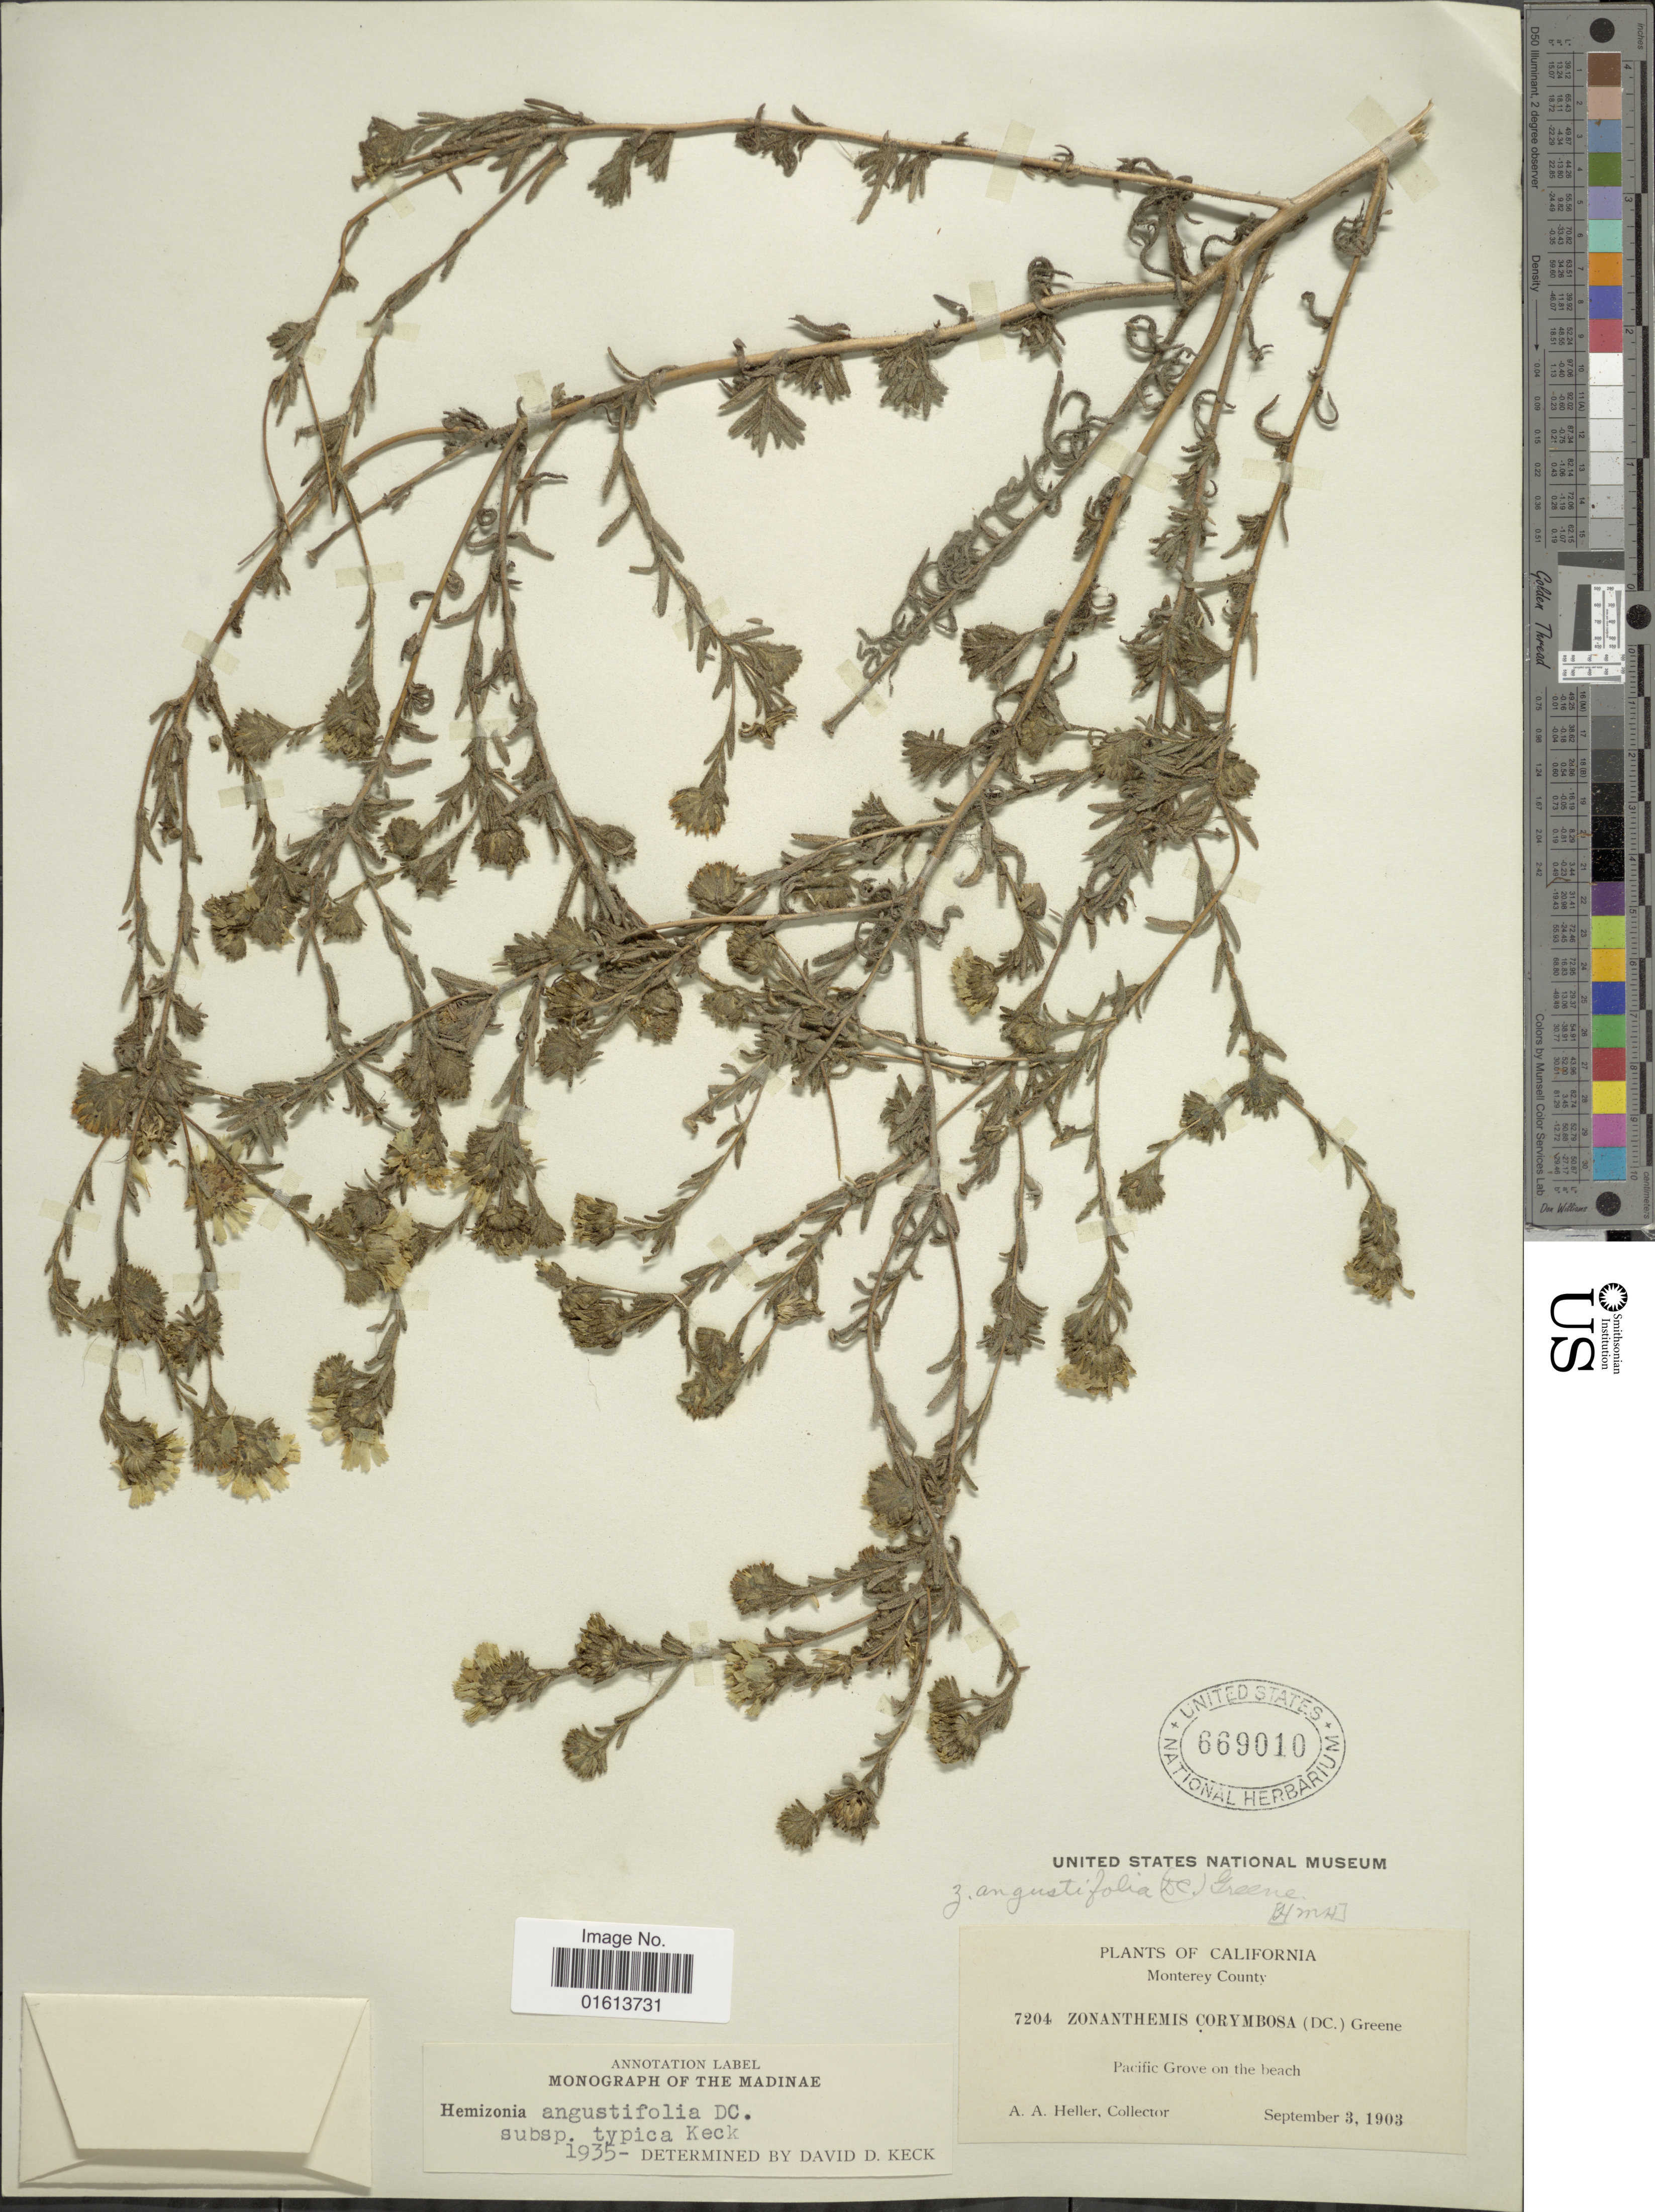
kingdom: Plantae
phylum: Tracheophyta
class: Magnoliopsida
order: Asterales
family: Asteraceae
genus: Deinandra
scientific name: Deinandra corymbosa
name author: (DC.) B.G. Baldwin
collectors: A. A. Heller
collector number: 7204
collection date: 1903-09-03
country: United States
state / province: California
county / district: Monterey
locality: California. Monterey County. Pacific Grove on the beach.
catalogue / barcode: US 669010